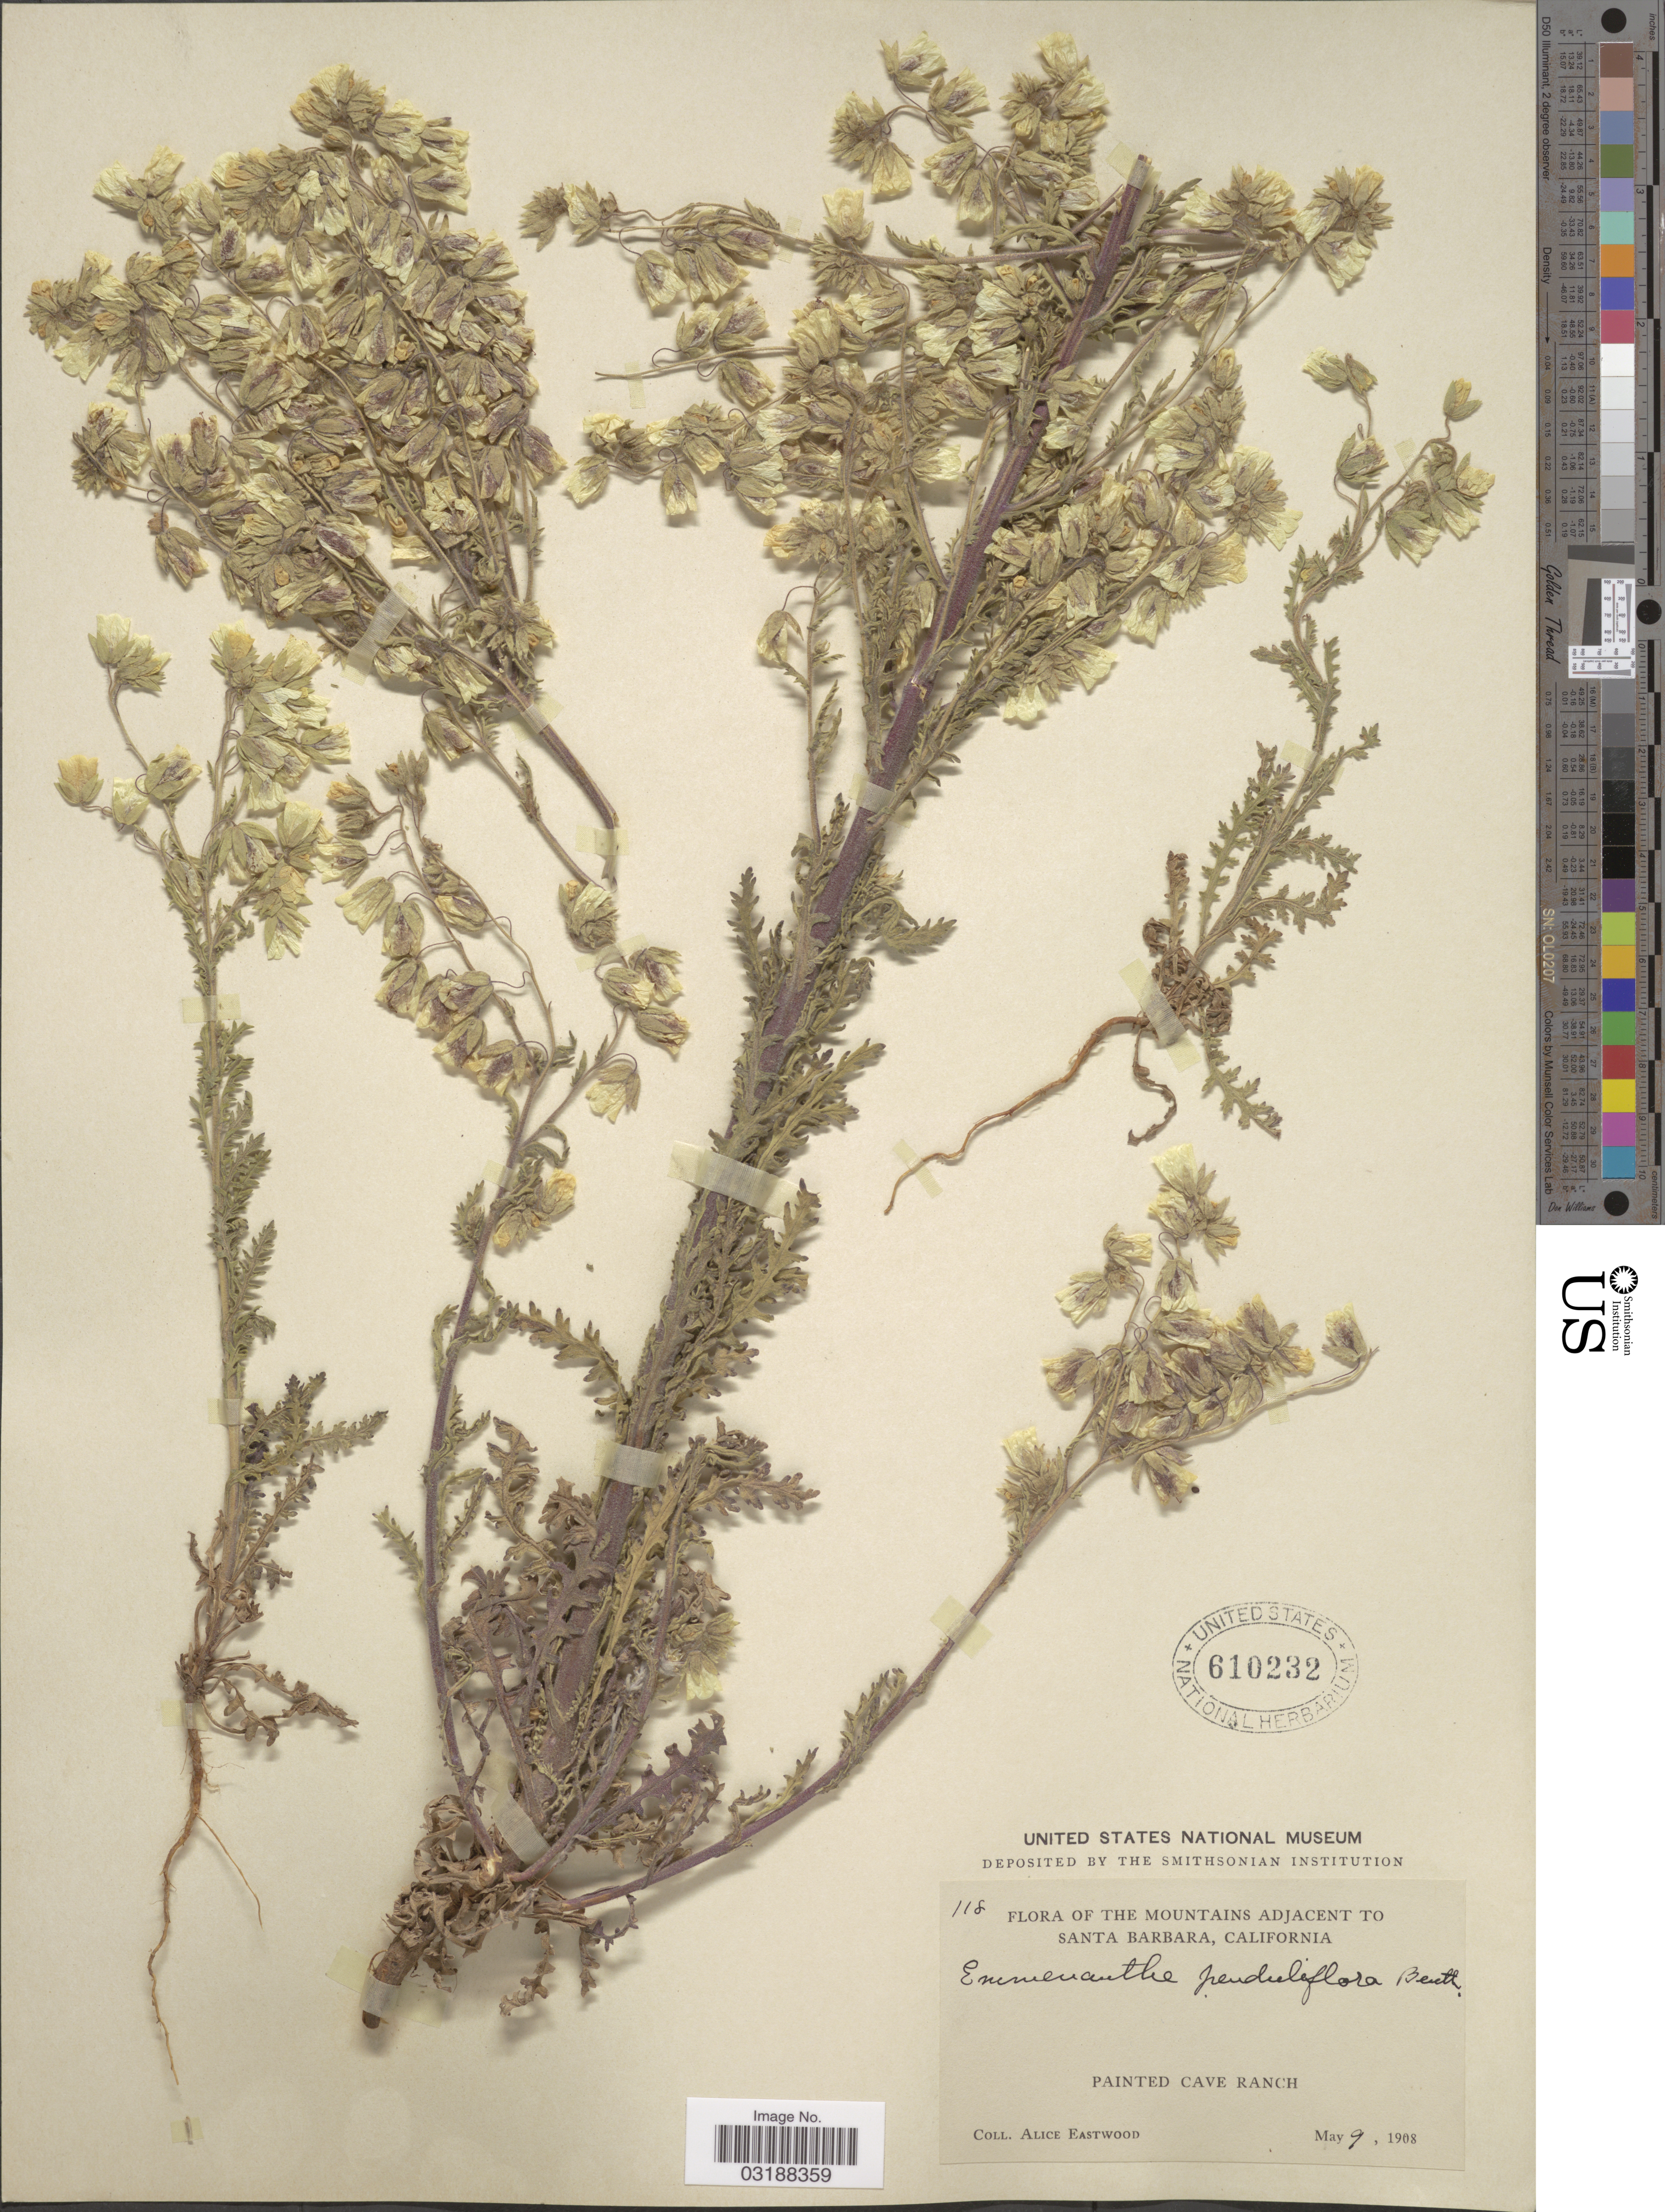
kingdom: Plantae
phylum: Tracheophyta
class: Magnoliopsida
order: Boraginales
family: Hydrophyllaceae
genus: Emmenanthe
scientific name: Emmenanthe penduliflora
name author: Benth.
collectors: A. Eastwood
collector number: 118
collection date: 1908-05-09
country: United States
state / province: California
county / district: Santa Barbara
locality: Mountains Adjacent to Santa Barbara. Painted Cave Ranch.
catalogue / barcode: US 610232